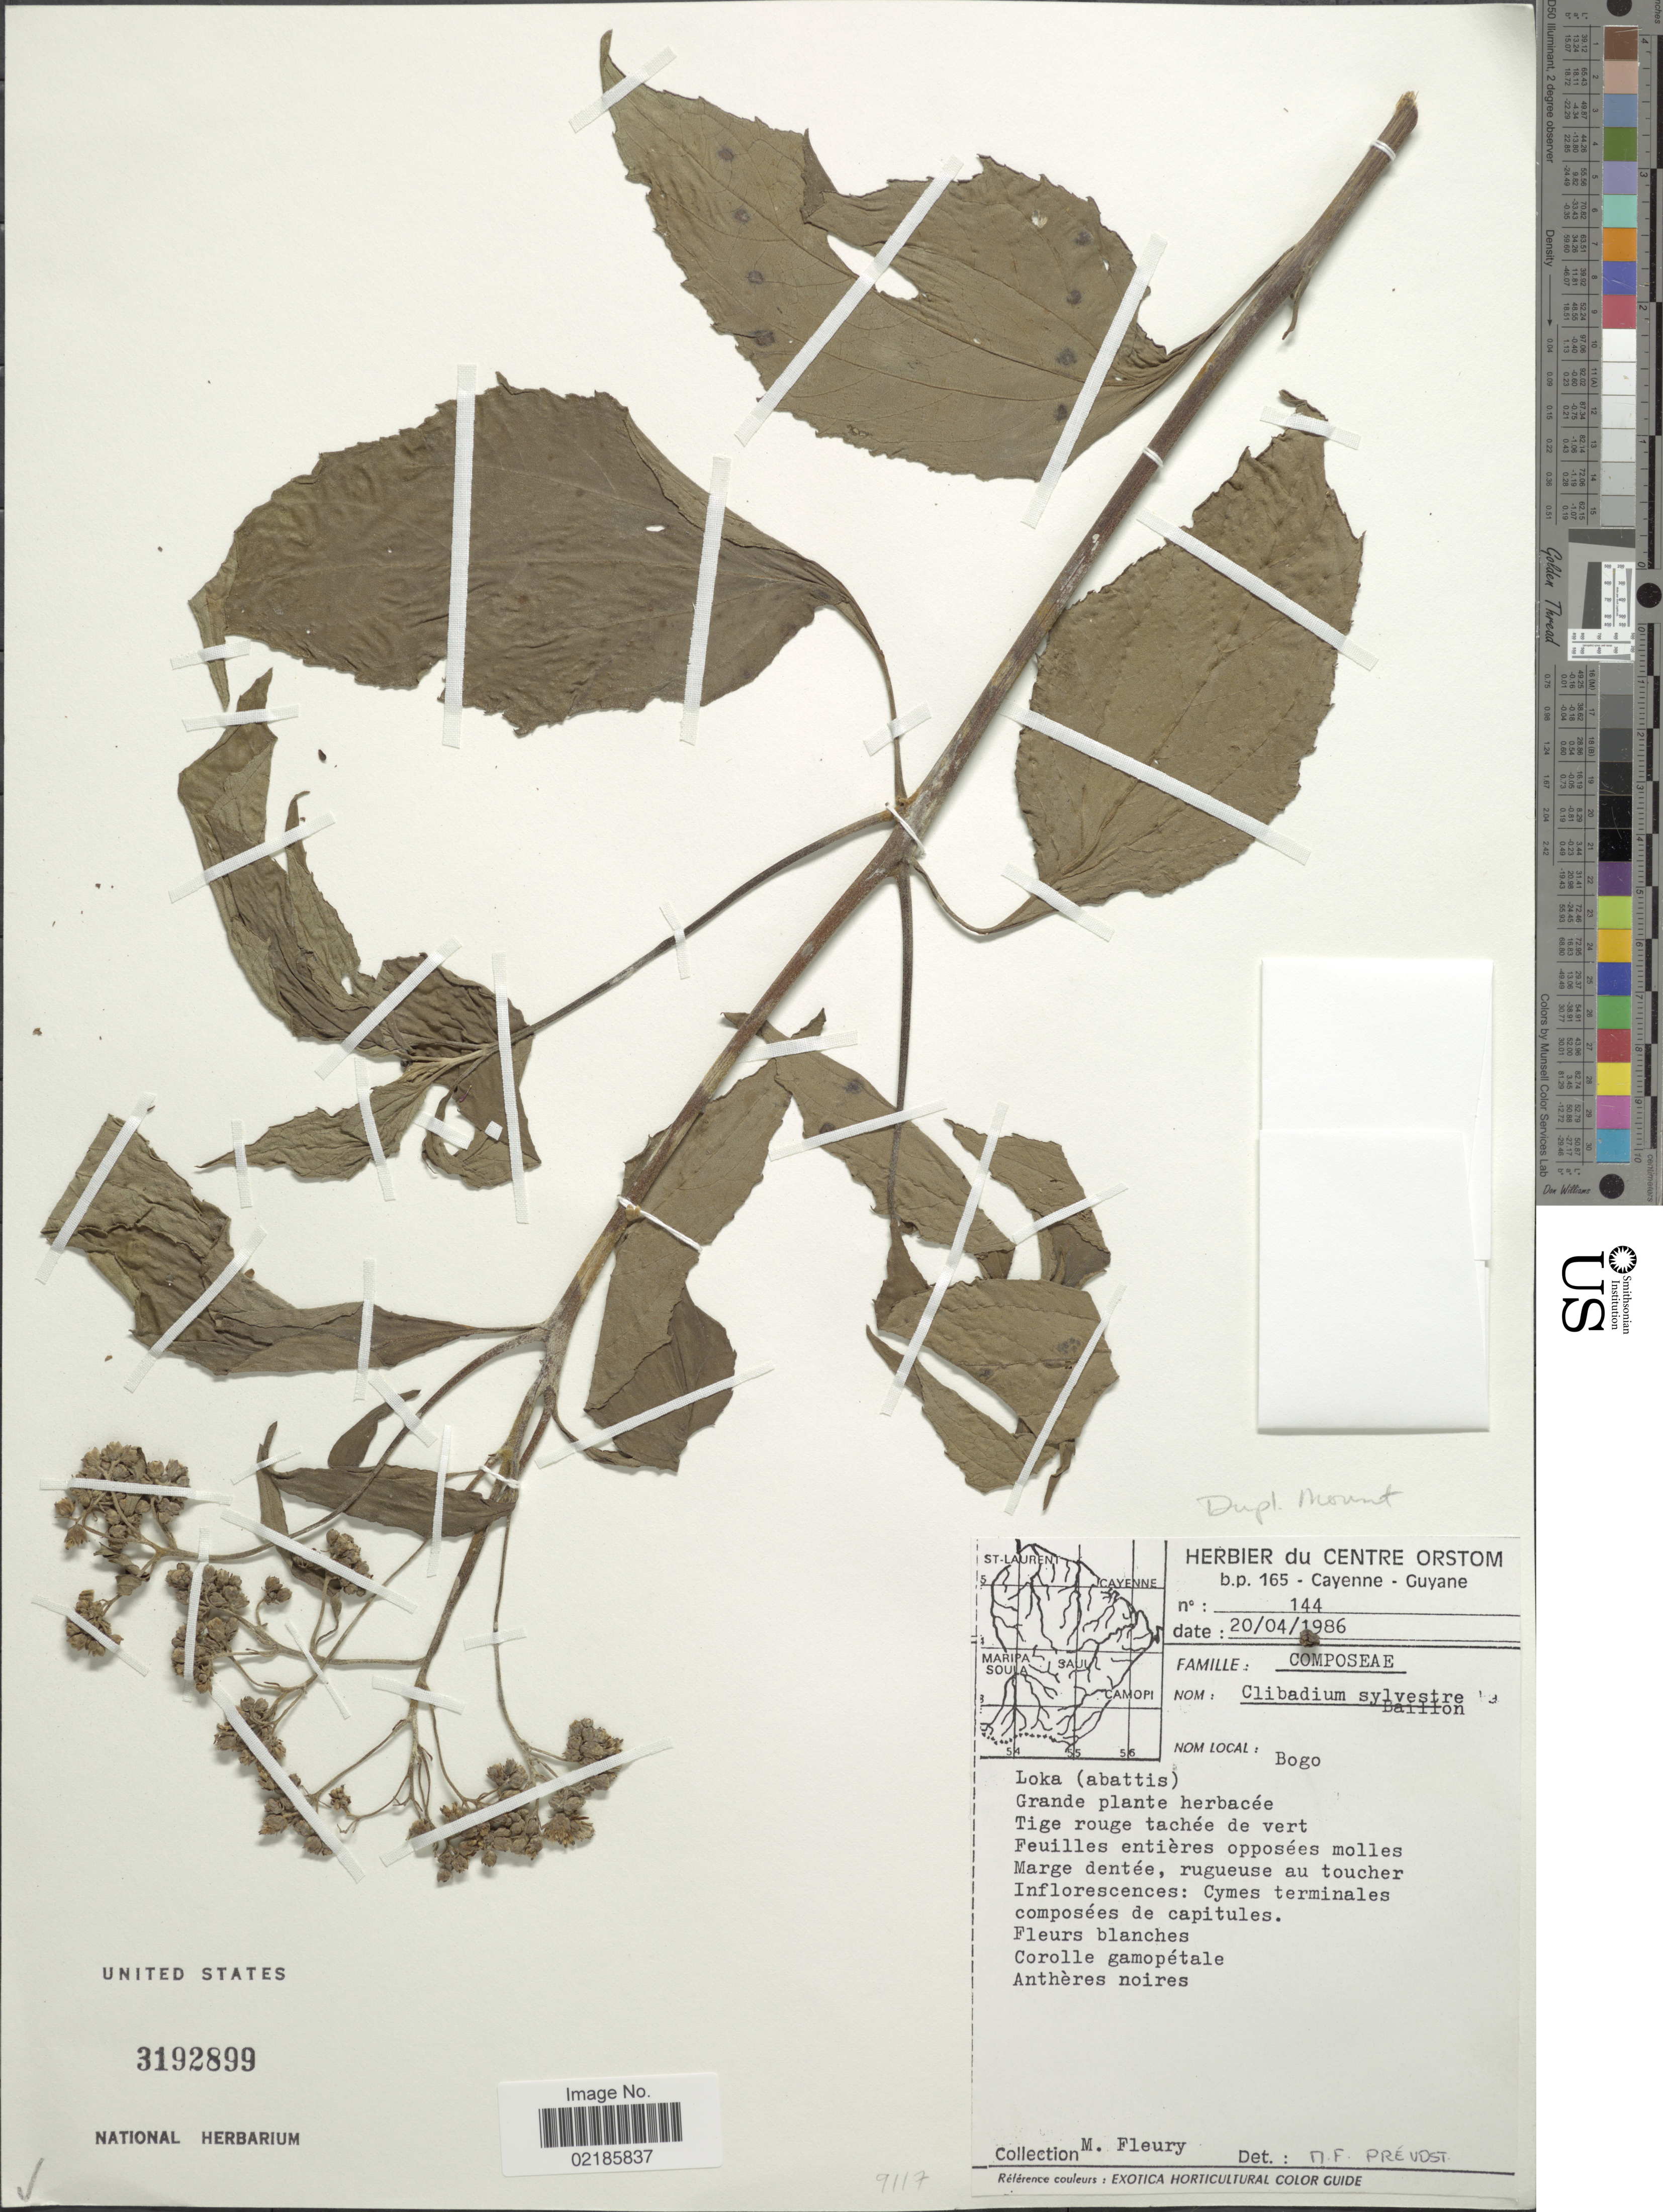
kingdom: Plantae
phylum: Tracheophyta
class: Magnoliopsida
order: Asterales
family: Asteraceae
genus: Clibadium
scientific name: Clibadium sylvestre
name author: (Aubl.) Baill.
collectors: M. Fleury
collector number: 144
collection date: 1986-04-20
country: French Guiana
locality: Loka (abattis)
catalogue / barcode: US 3192899